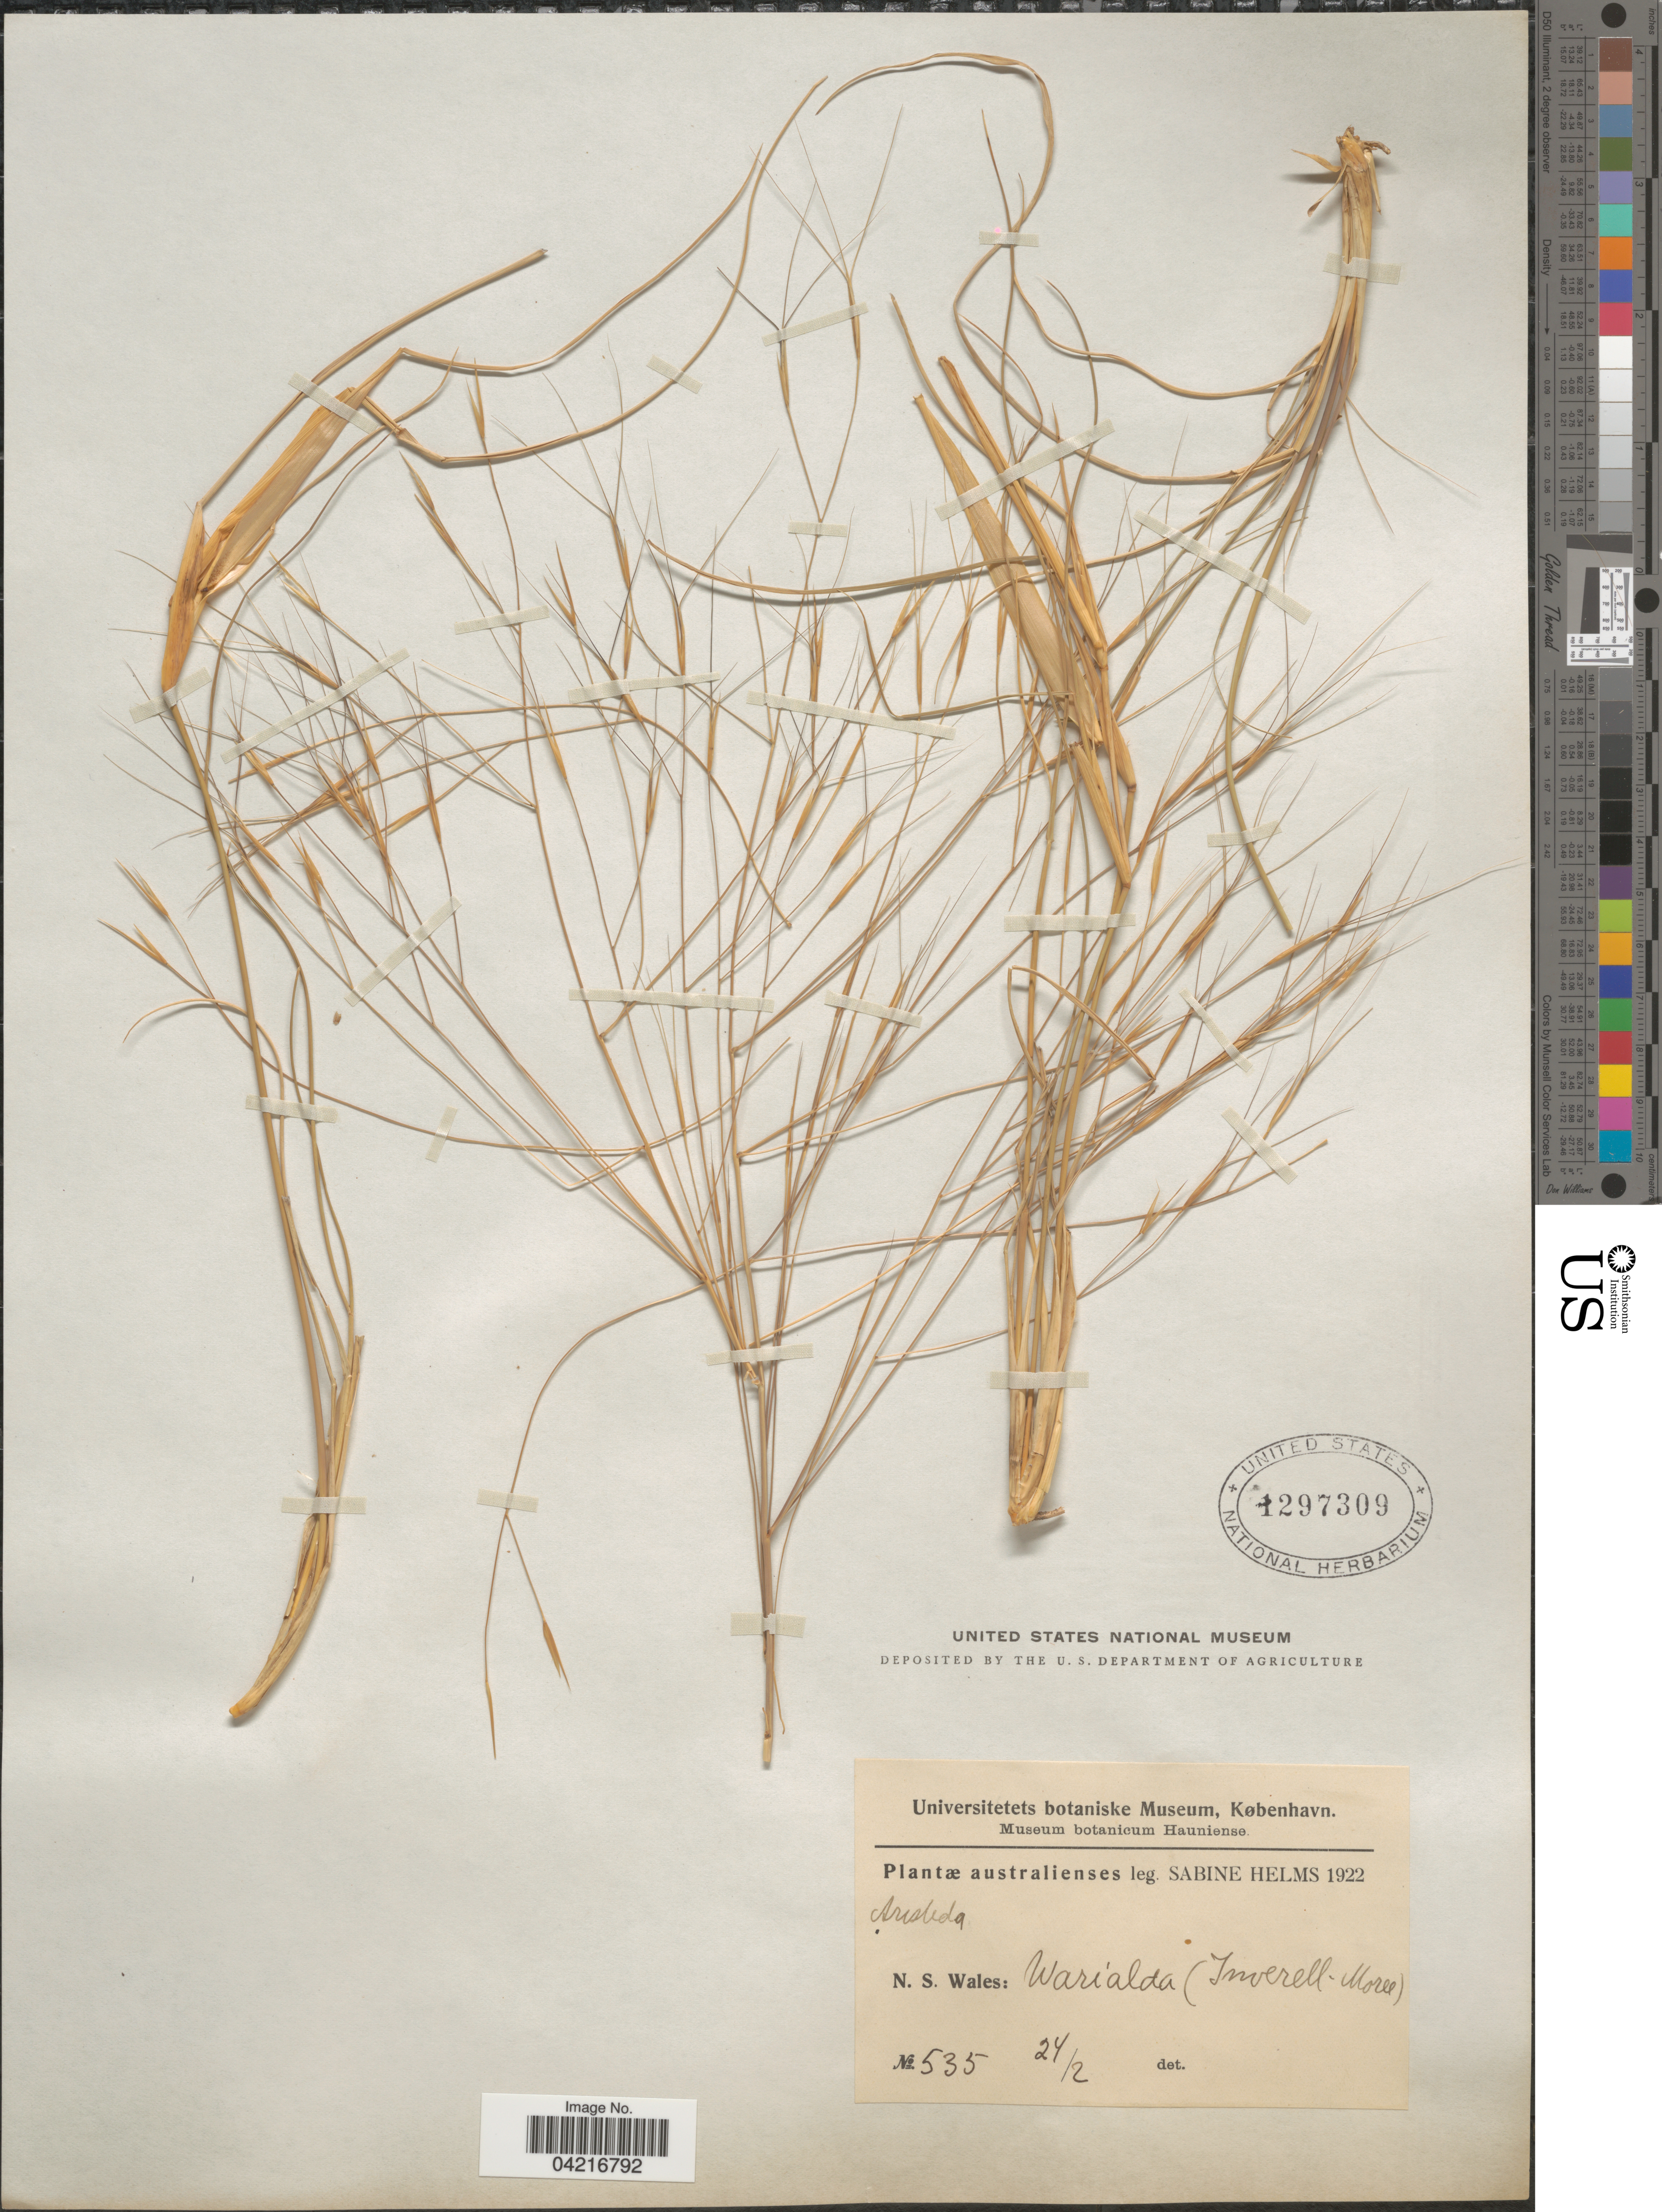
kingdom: Plantae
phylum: Tracheophyta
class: Liliopsida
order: Poales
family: Poaceae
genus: Aristida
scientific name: Aristida leptopoda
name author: Benth.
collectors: S. Helms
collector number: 535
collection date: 1922-02-24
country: Australia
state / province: New South Wales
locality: Warialda (Inverell-Moree).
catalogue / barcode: US 1297309